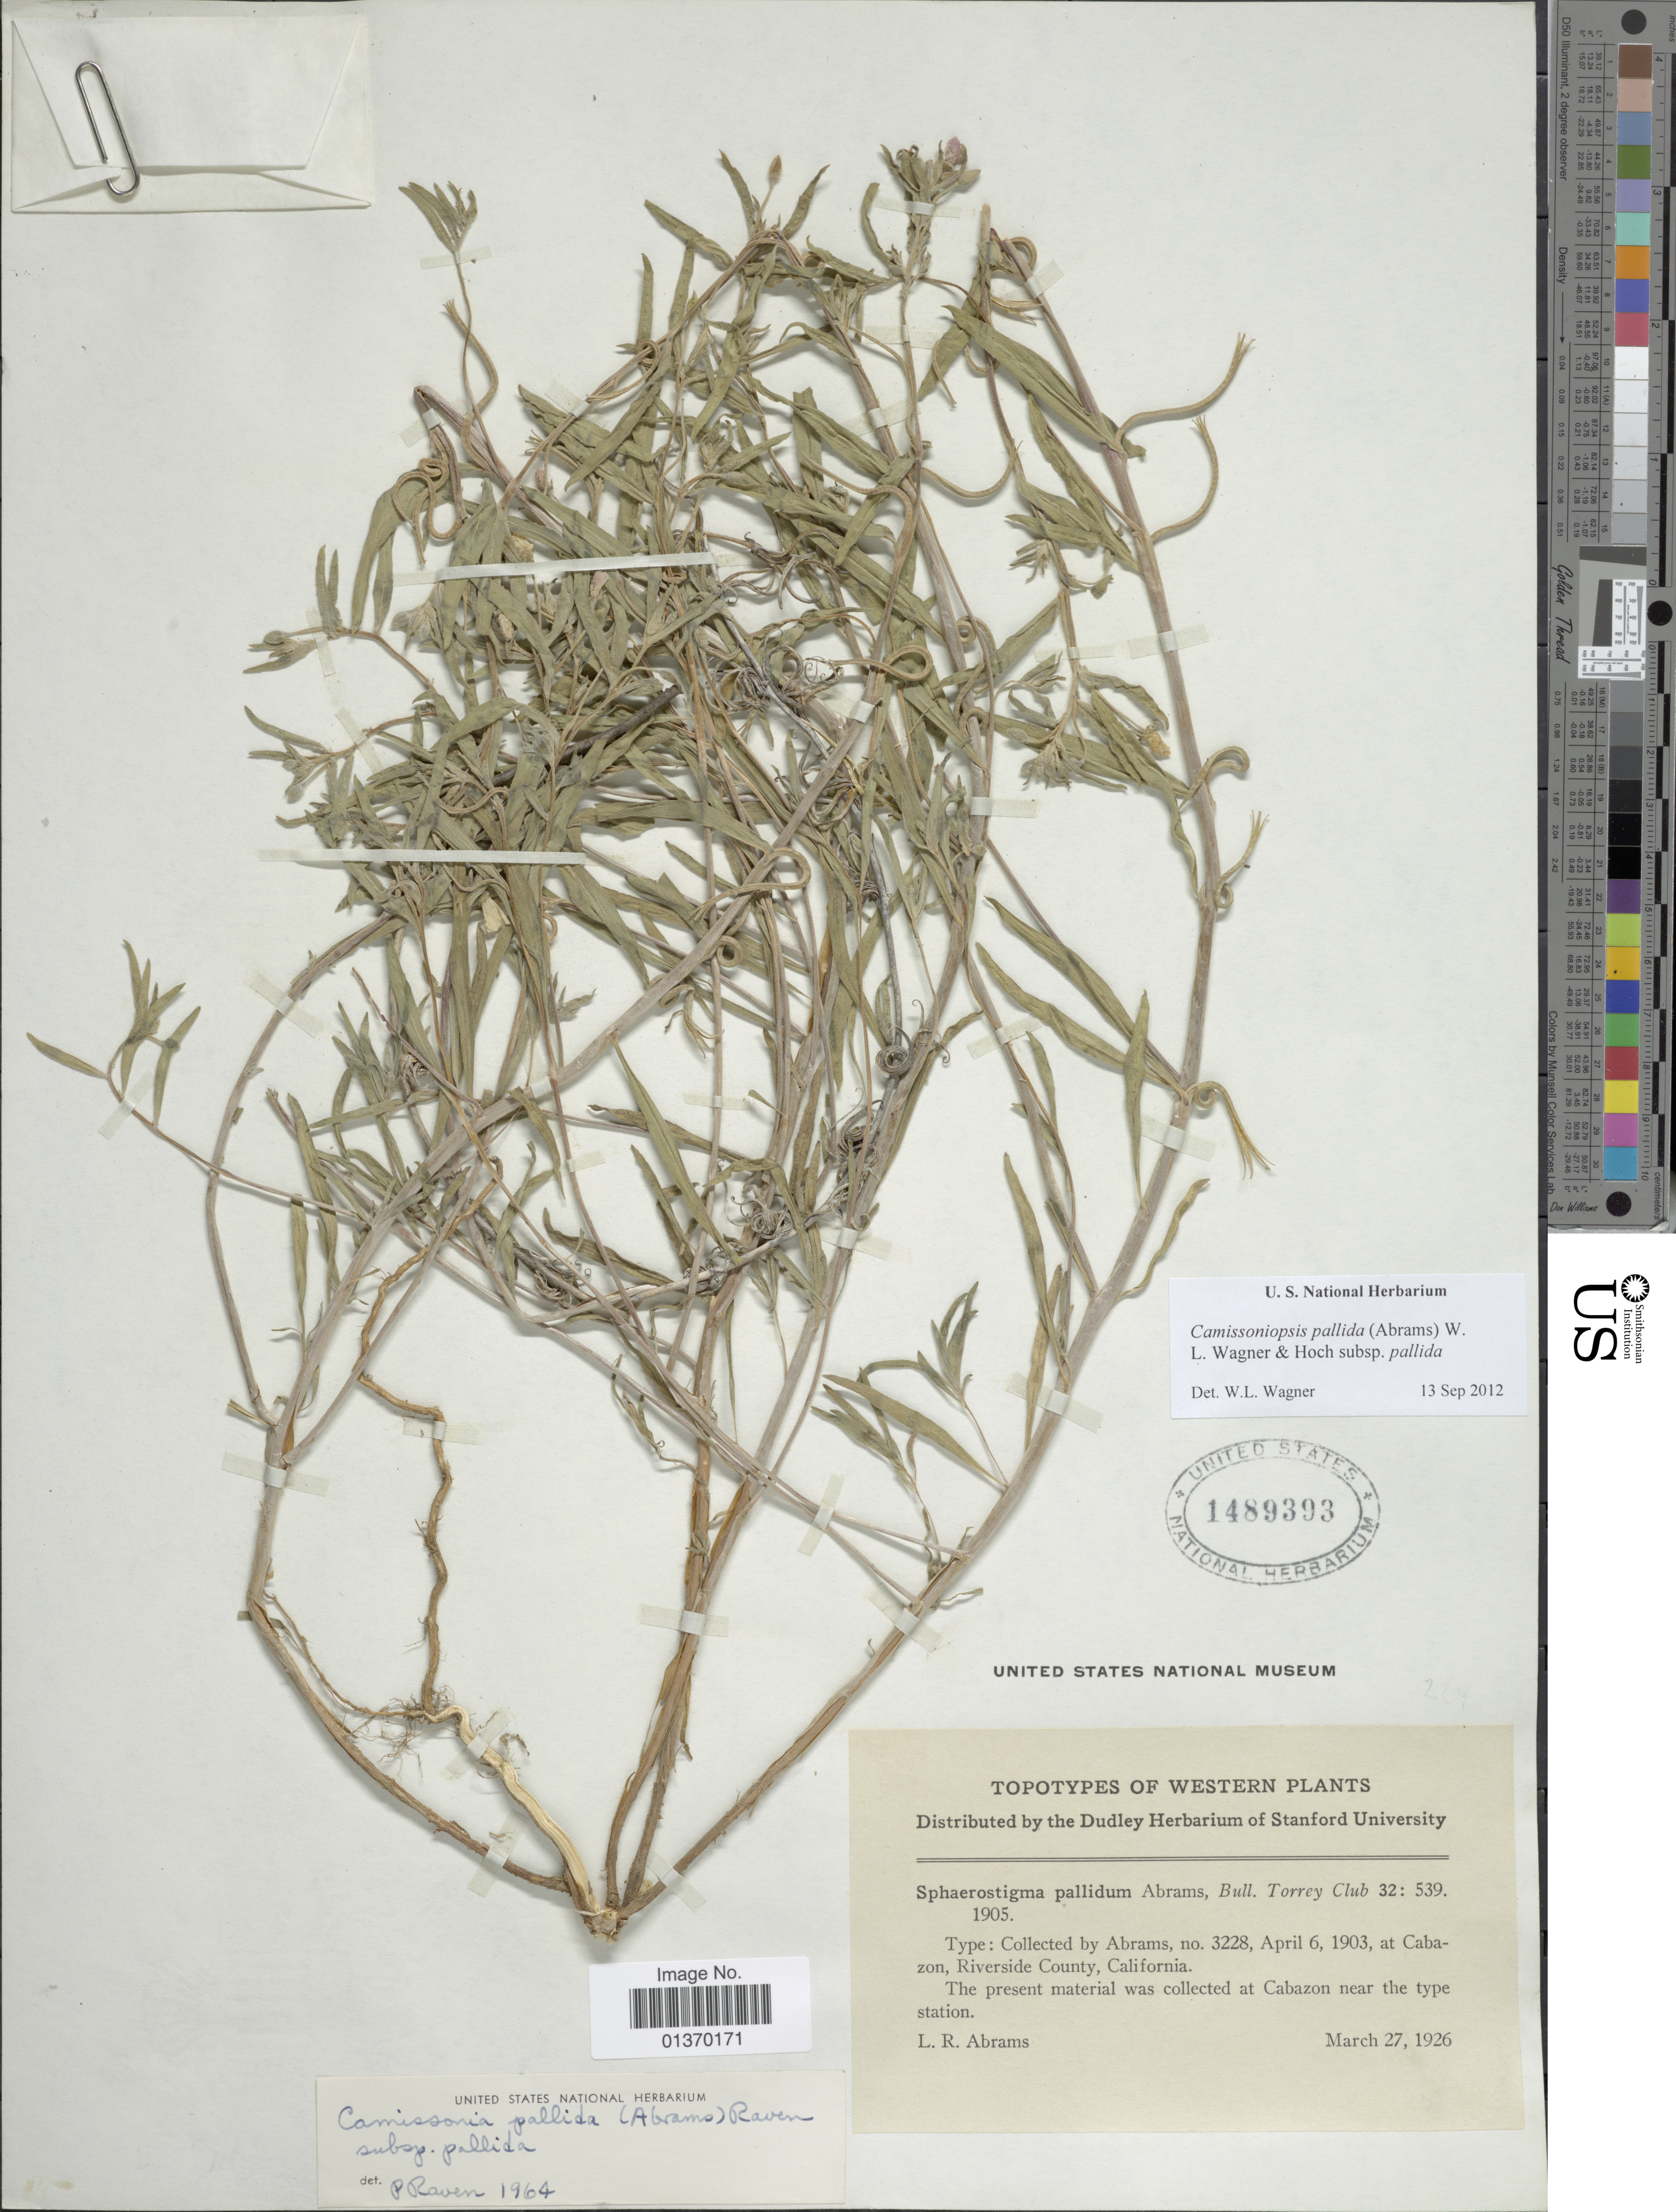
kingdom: Plantae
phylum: Tracheophyta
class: Magnoliopsida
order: Myrtales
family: Onagraceae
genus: Camissoniopsis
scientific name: Camissoniopsis pallida subsp. pallida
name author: (Abrams) W.L. Wagner & Hoch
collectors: L. Abrams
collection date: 1926-03-27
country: United States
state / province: California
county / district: Riverside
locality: At Cabazon, Riverside County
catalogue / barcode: US 1489393